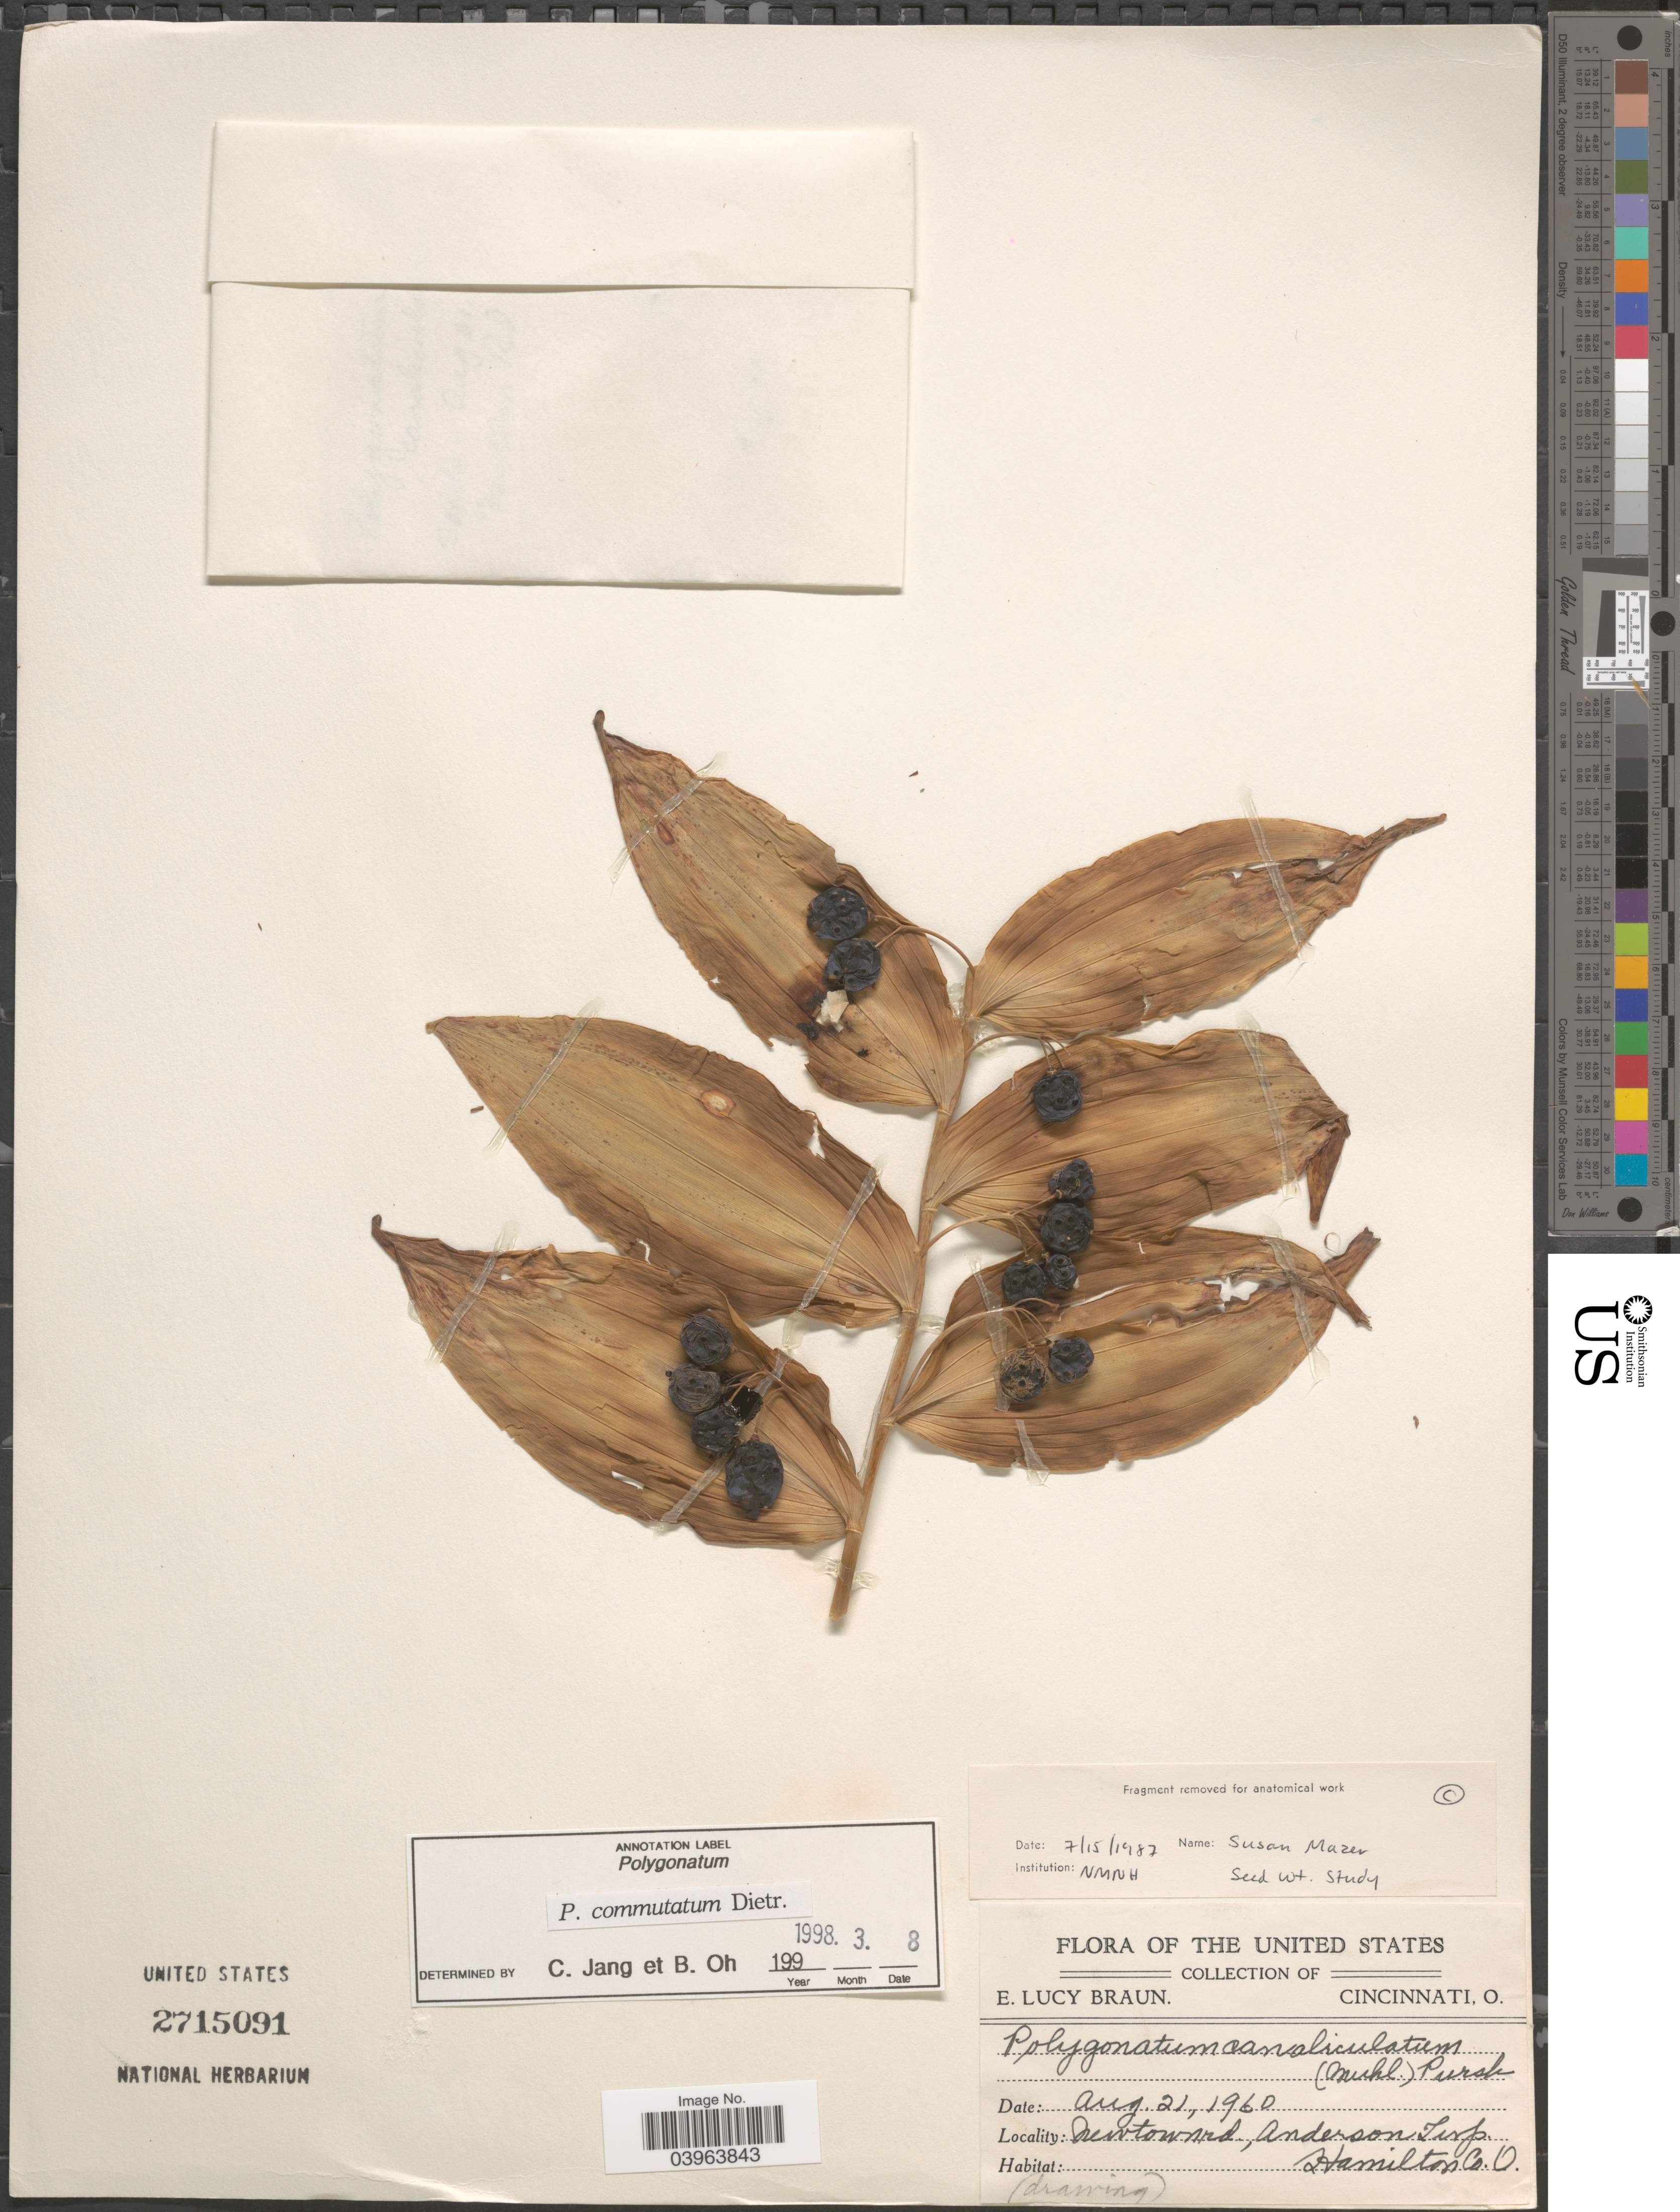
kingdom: Plantae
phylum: Tracheophyta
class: Liliopsida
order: Asparagales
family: Asparagaceae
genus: Polygonatum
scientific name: Polygonatum commutatum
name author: (Schult. f.) A. Dietr.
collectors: E. L. Braun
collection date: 1960-08-21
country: United States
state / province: Ohio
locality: Newtownrd, Anderson Twp. Hamilton Co.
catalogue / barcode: US 2715091